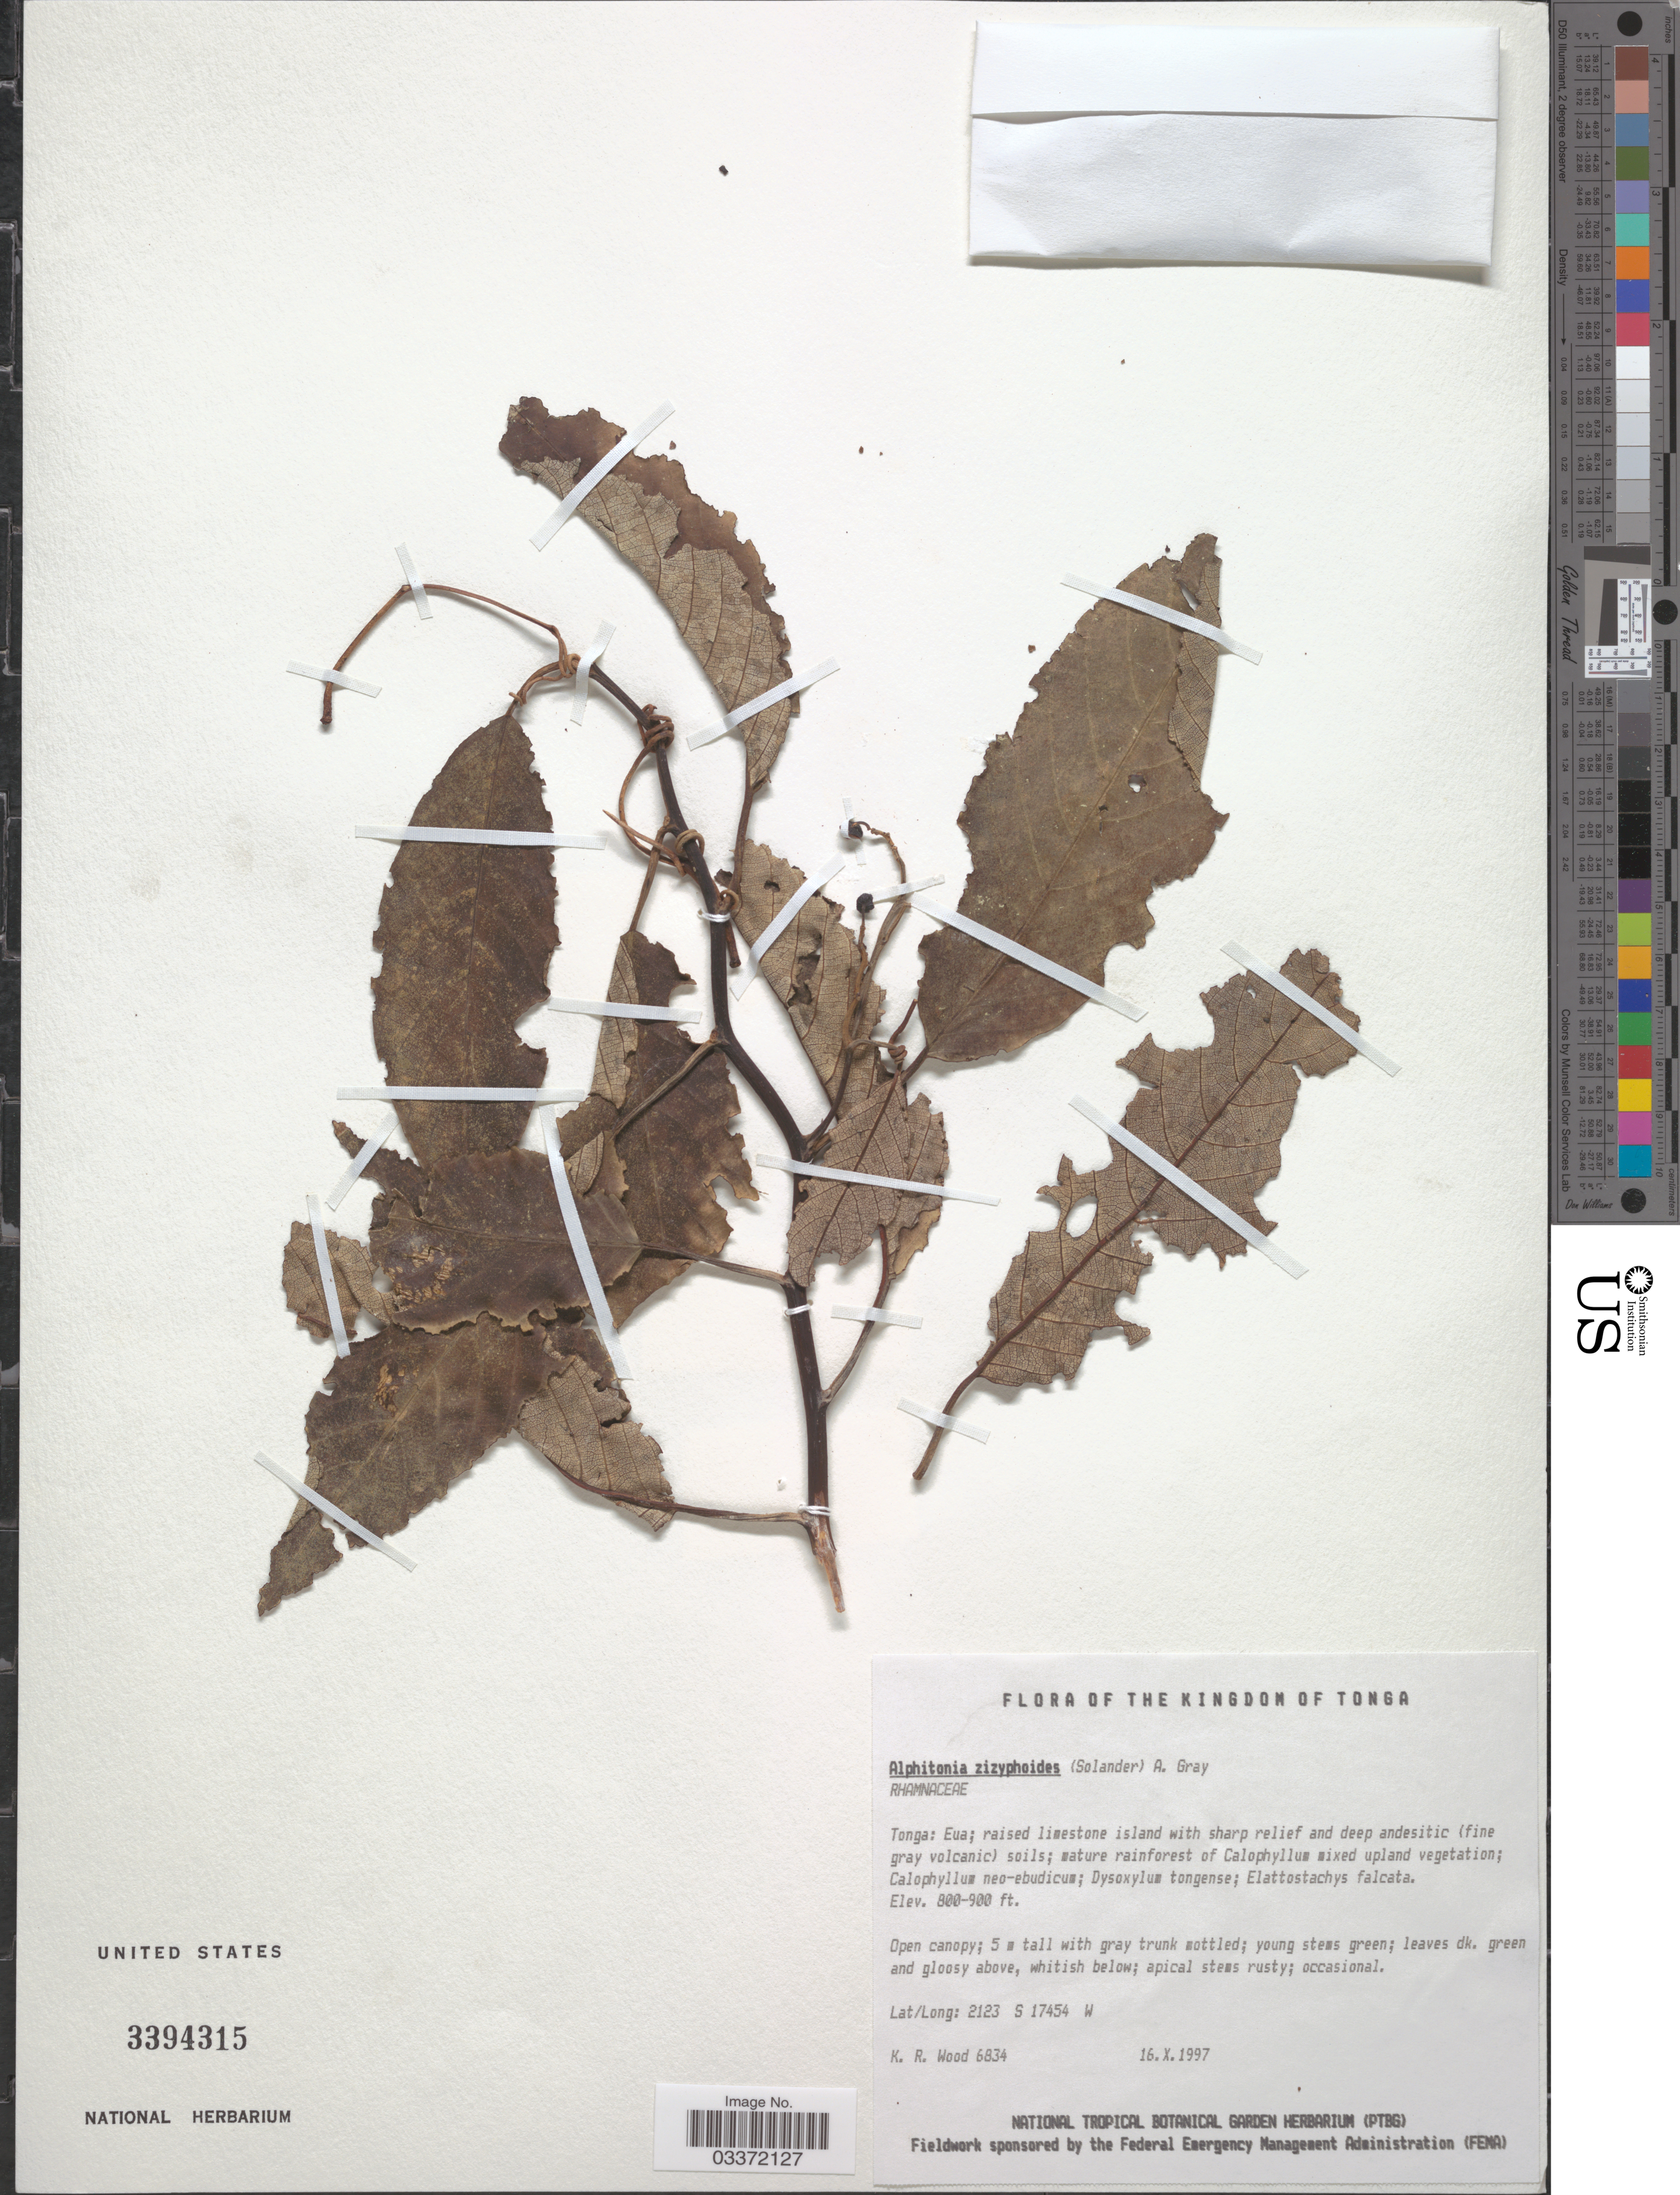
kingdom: Plantae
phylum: Tracheophyta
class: Magnoliopsida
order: Rosales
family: Rhamnaceae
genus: Alphitonia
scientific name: Alphitonia zizyphoides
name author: (Sol. ex Spreng.) A. Gray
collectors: K. R. Wood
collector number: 6834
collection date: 1997-10-16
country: Tonga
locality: The Kingdom of Tonga, Eua.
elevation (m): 244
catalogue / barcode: US 3394315